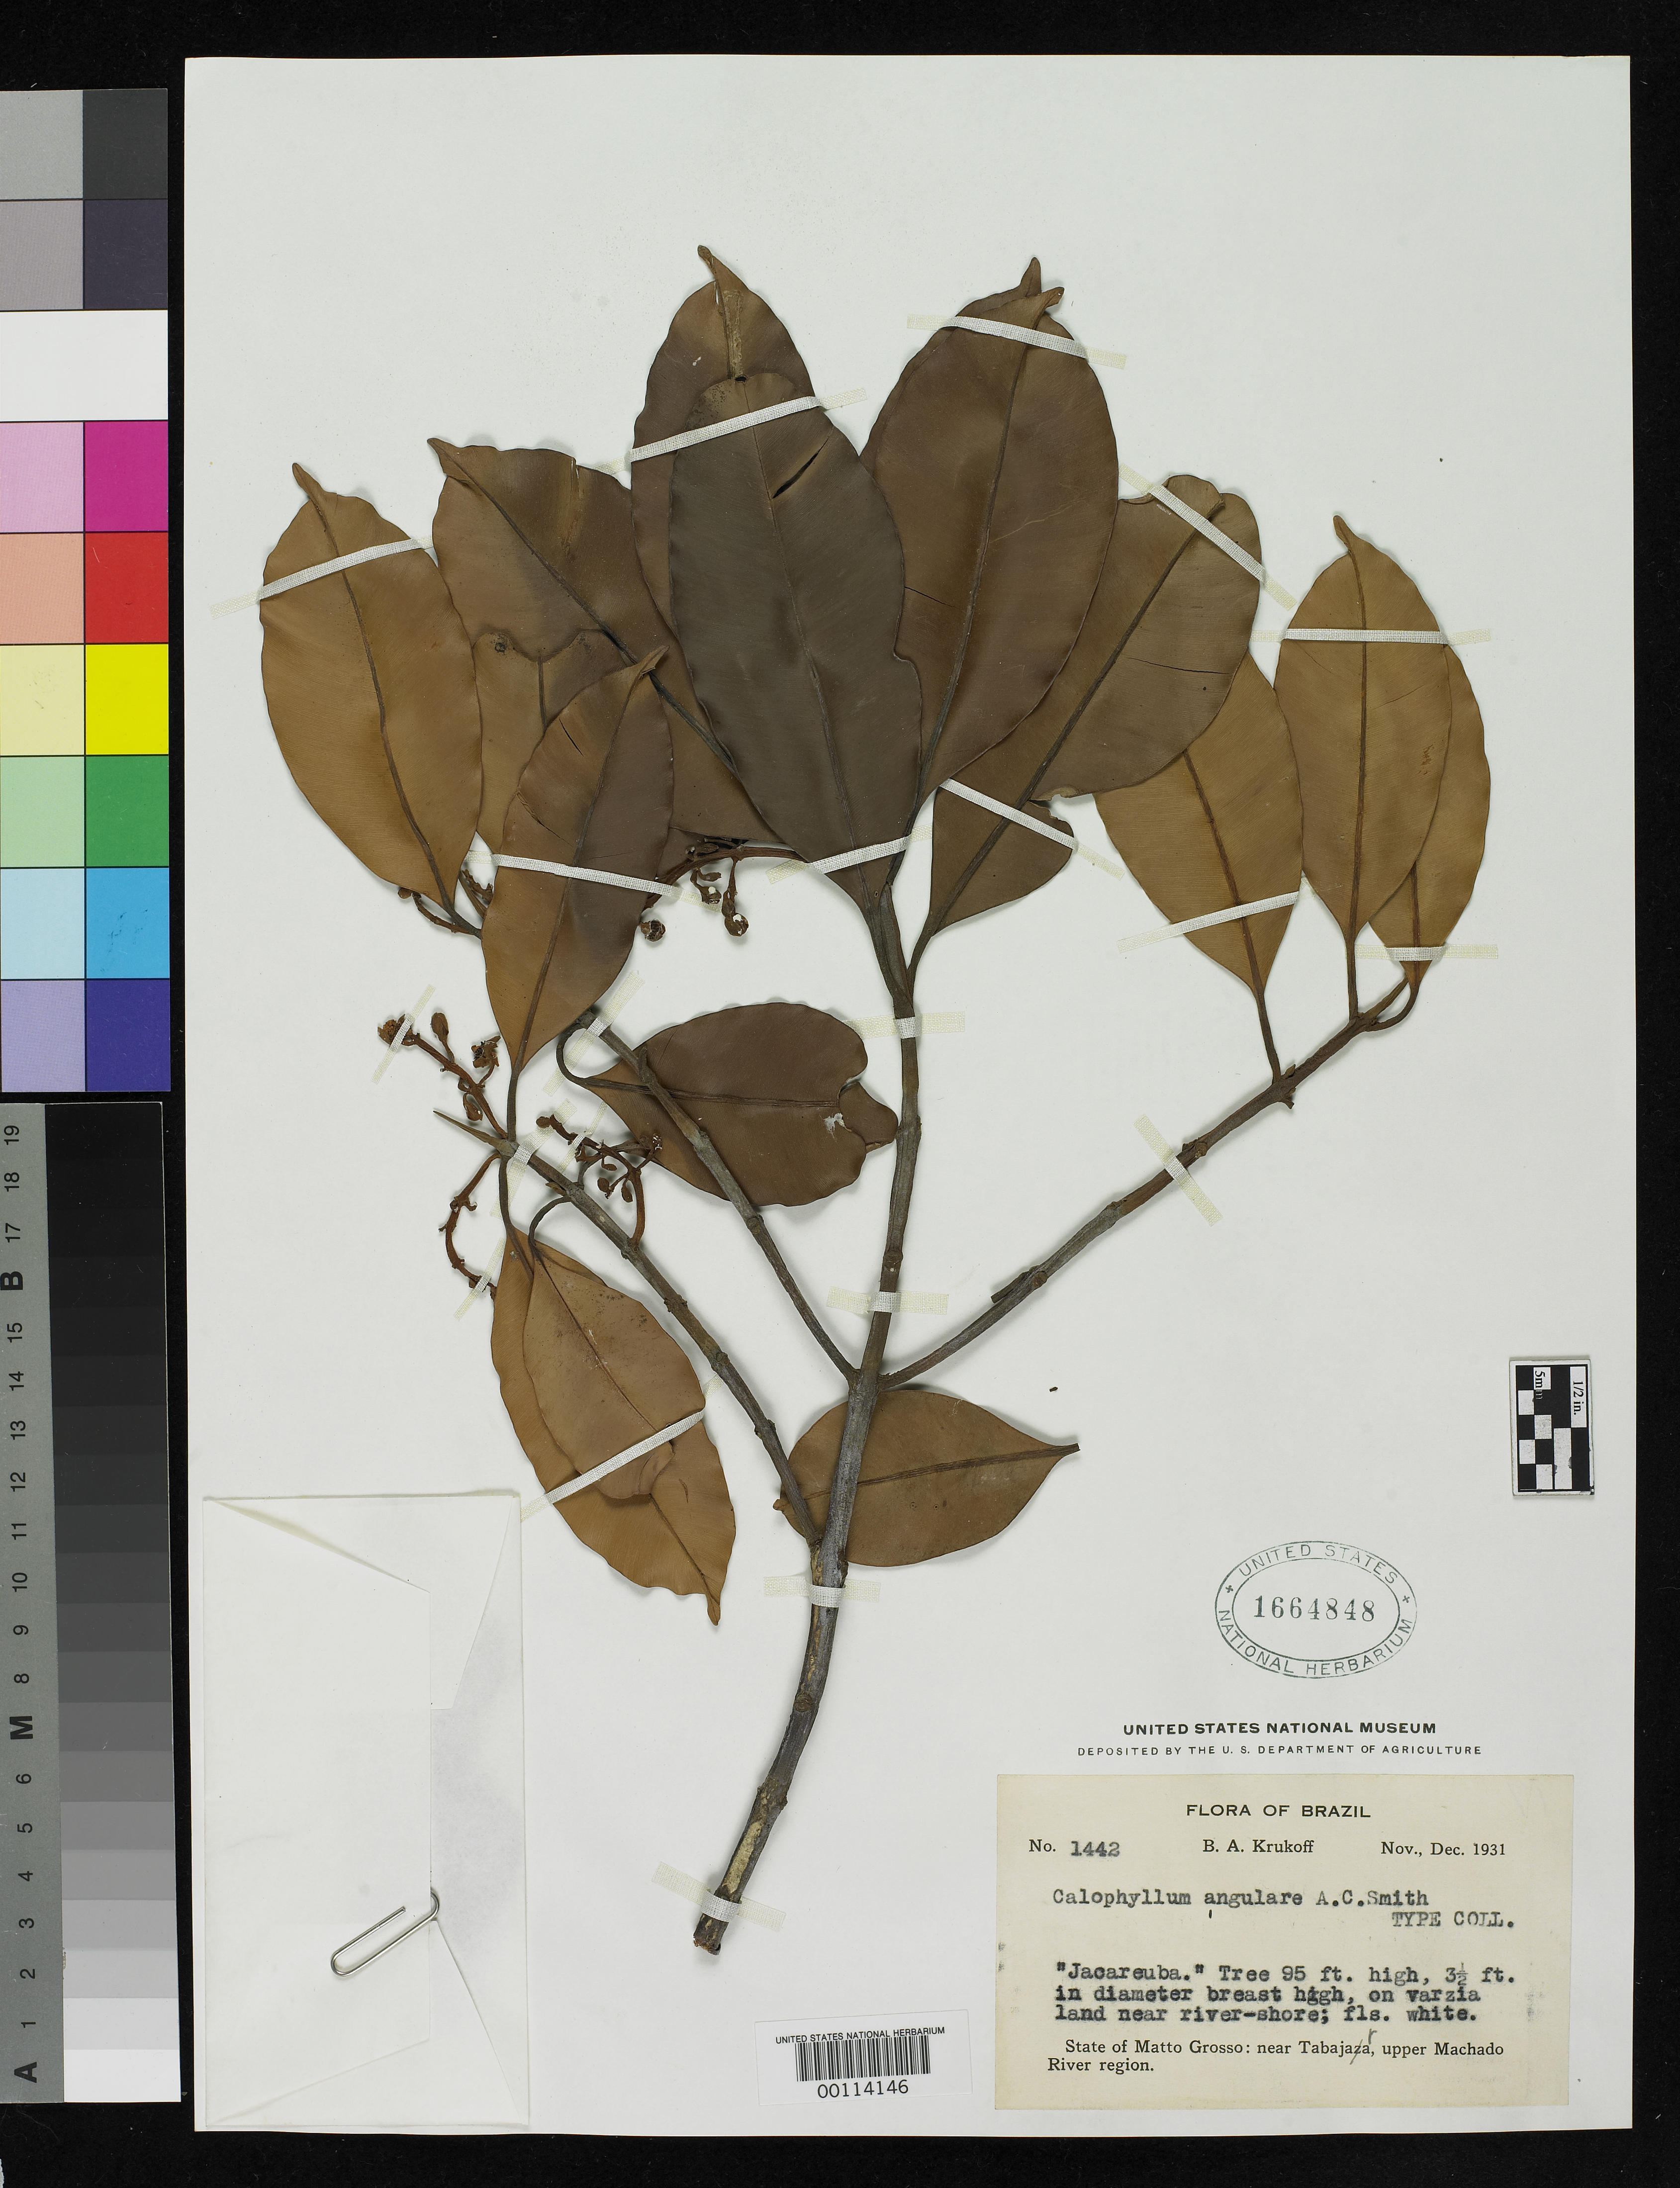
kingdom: Plantae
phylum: Tracheophyta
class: Magnoliopsida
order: Malpighiales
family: Calophyllaceae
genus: Calophyllum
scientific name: Calophyllum angulare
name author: A.C. Sm.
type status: Isotype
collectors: B. A. Krukoff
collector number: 1442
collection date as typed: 25 Nov 1931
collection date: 1931-11-25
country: Brazil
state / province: Mato Grosso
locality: Tabajara, upper Machado River Region.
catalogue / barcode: US 1664848